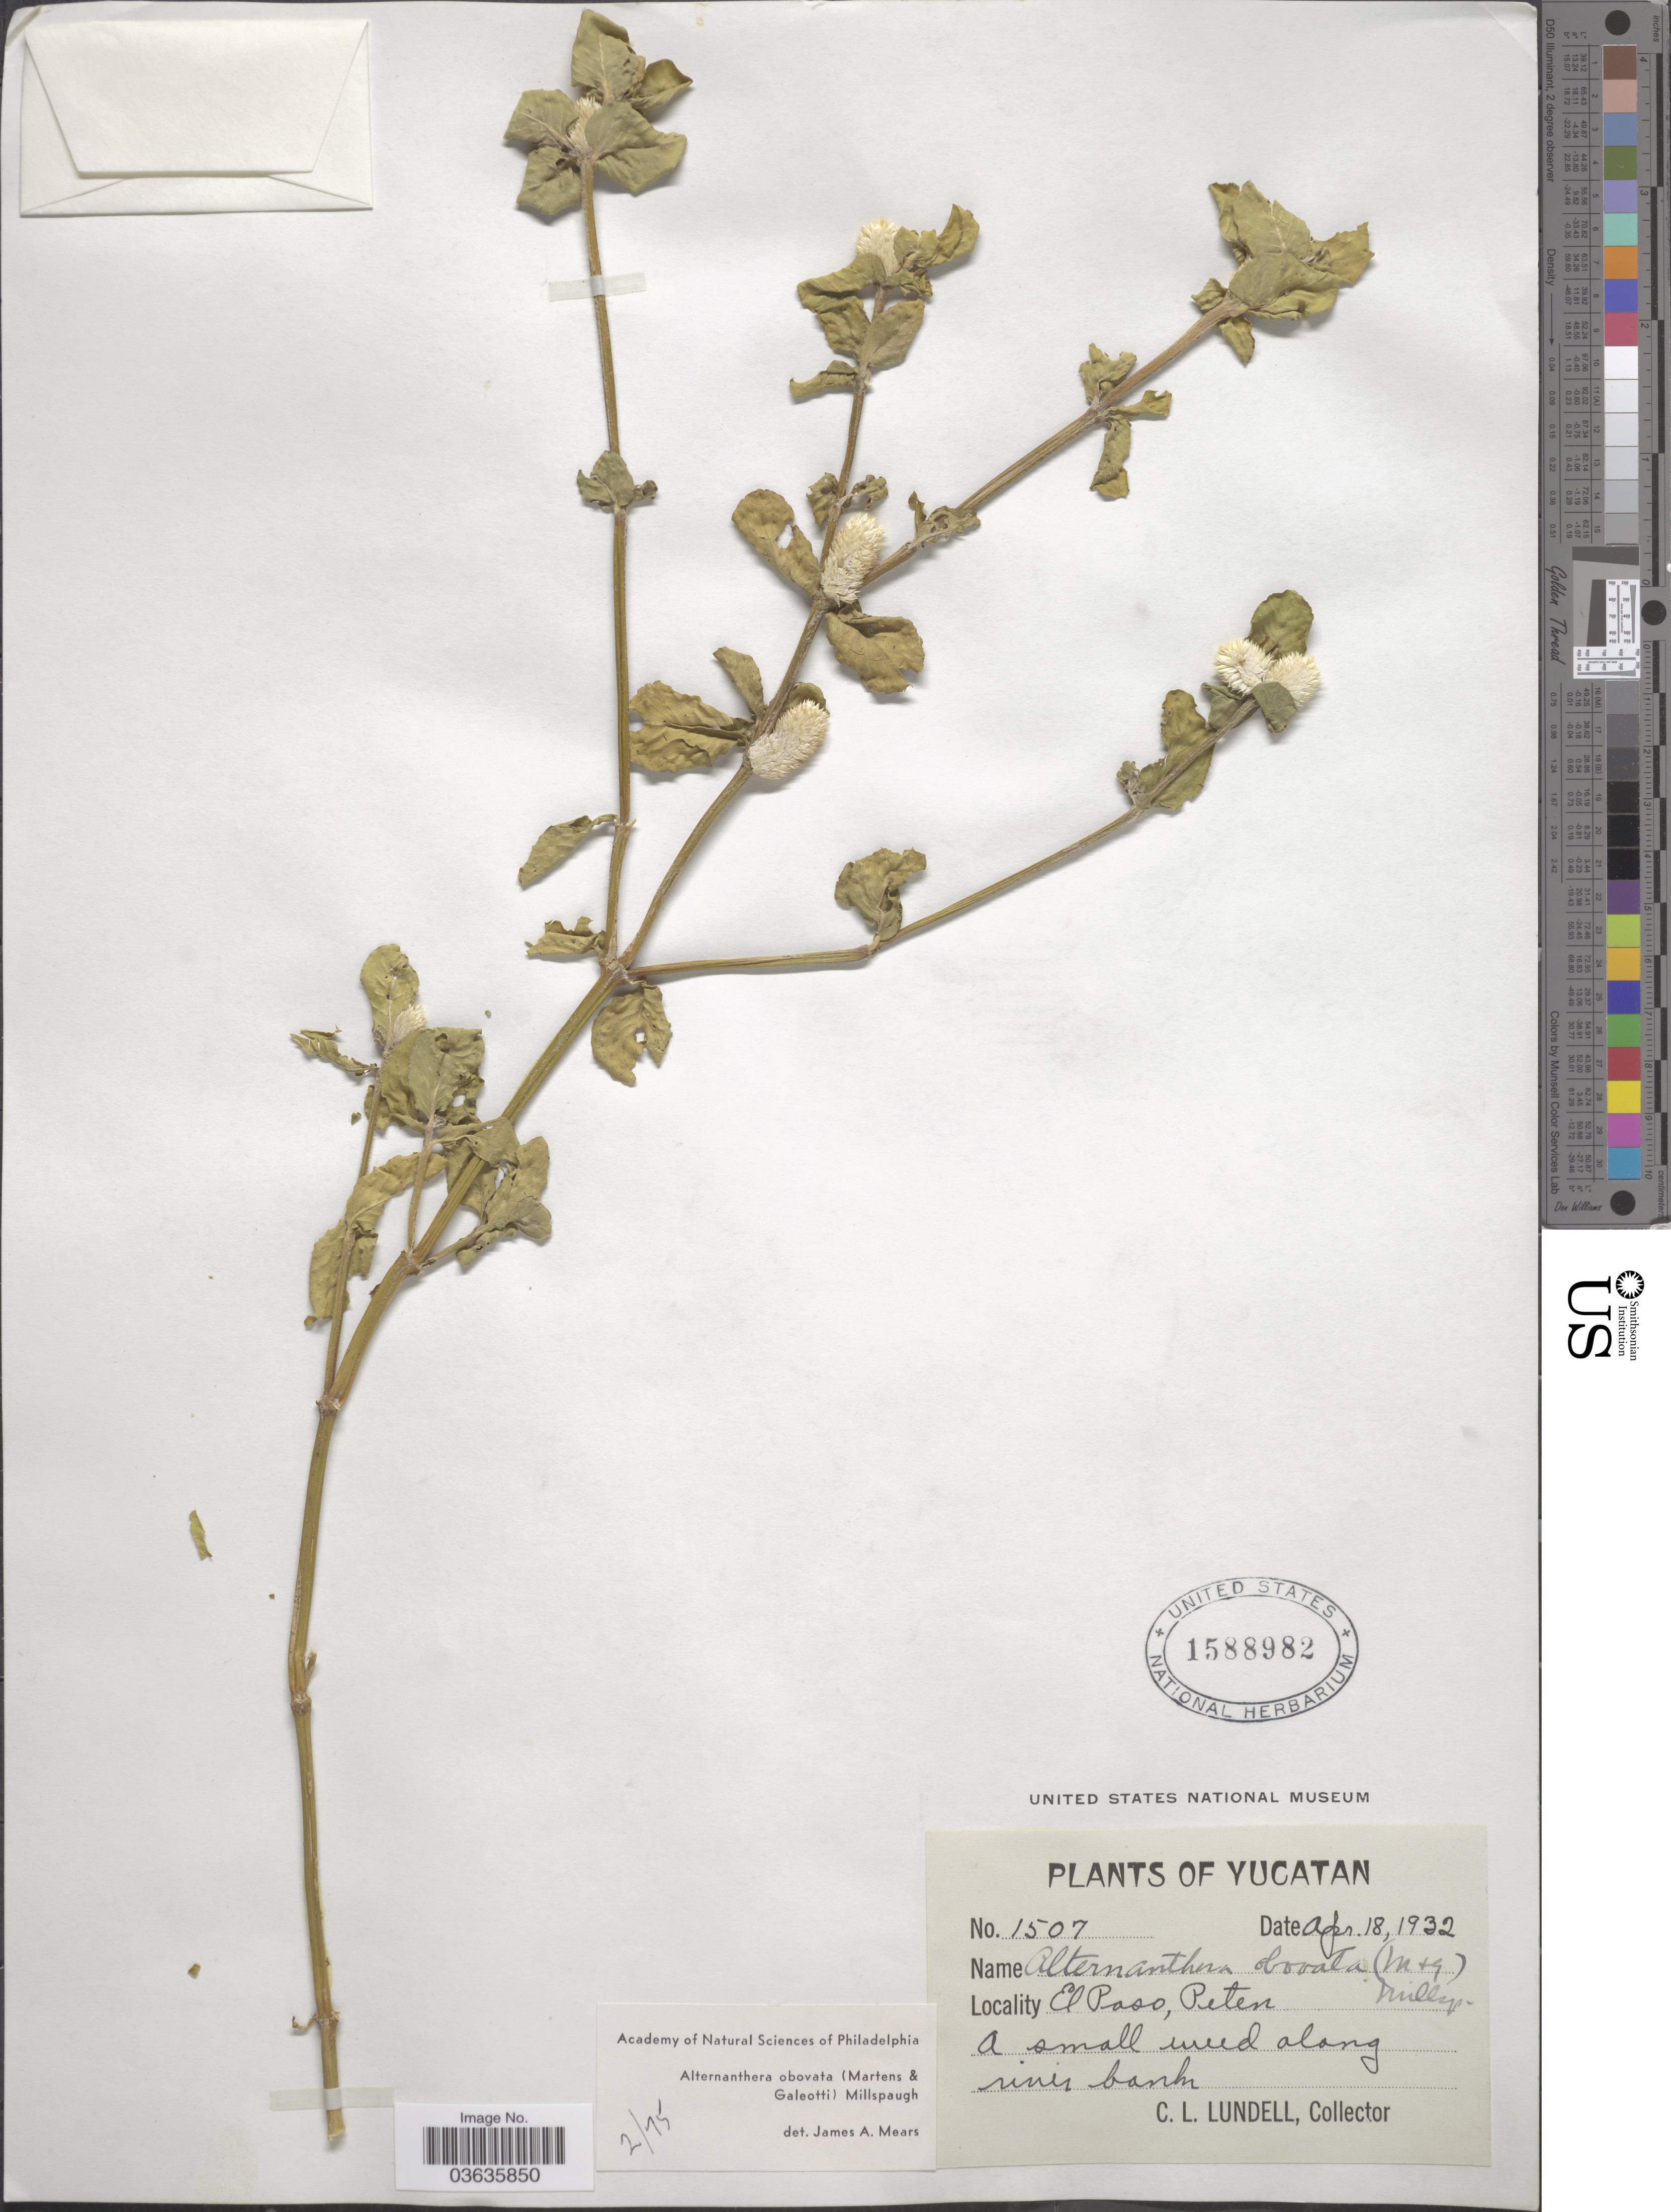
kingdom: Plantae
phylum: Tracheophyta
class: Magnoliopsida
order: Caryophyllales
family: Amaranthaceae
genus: Alternanthera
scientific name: Alternanthera obovata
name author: (M. Martens) Millsp.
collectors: C. L. Lundell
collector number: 1507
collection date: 1932-04-18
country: Guatemala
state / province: El Petén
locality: El Paso, Peten. Along river banks.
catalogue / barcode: US 1588982